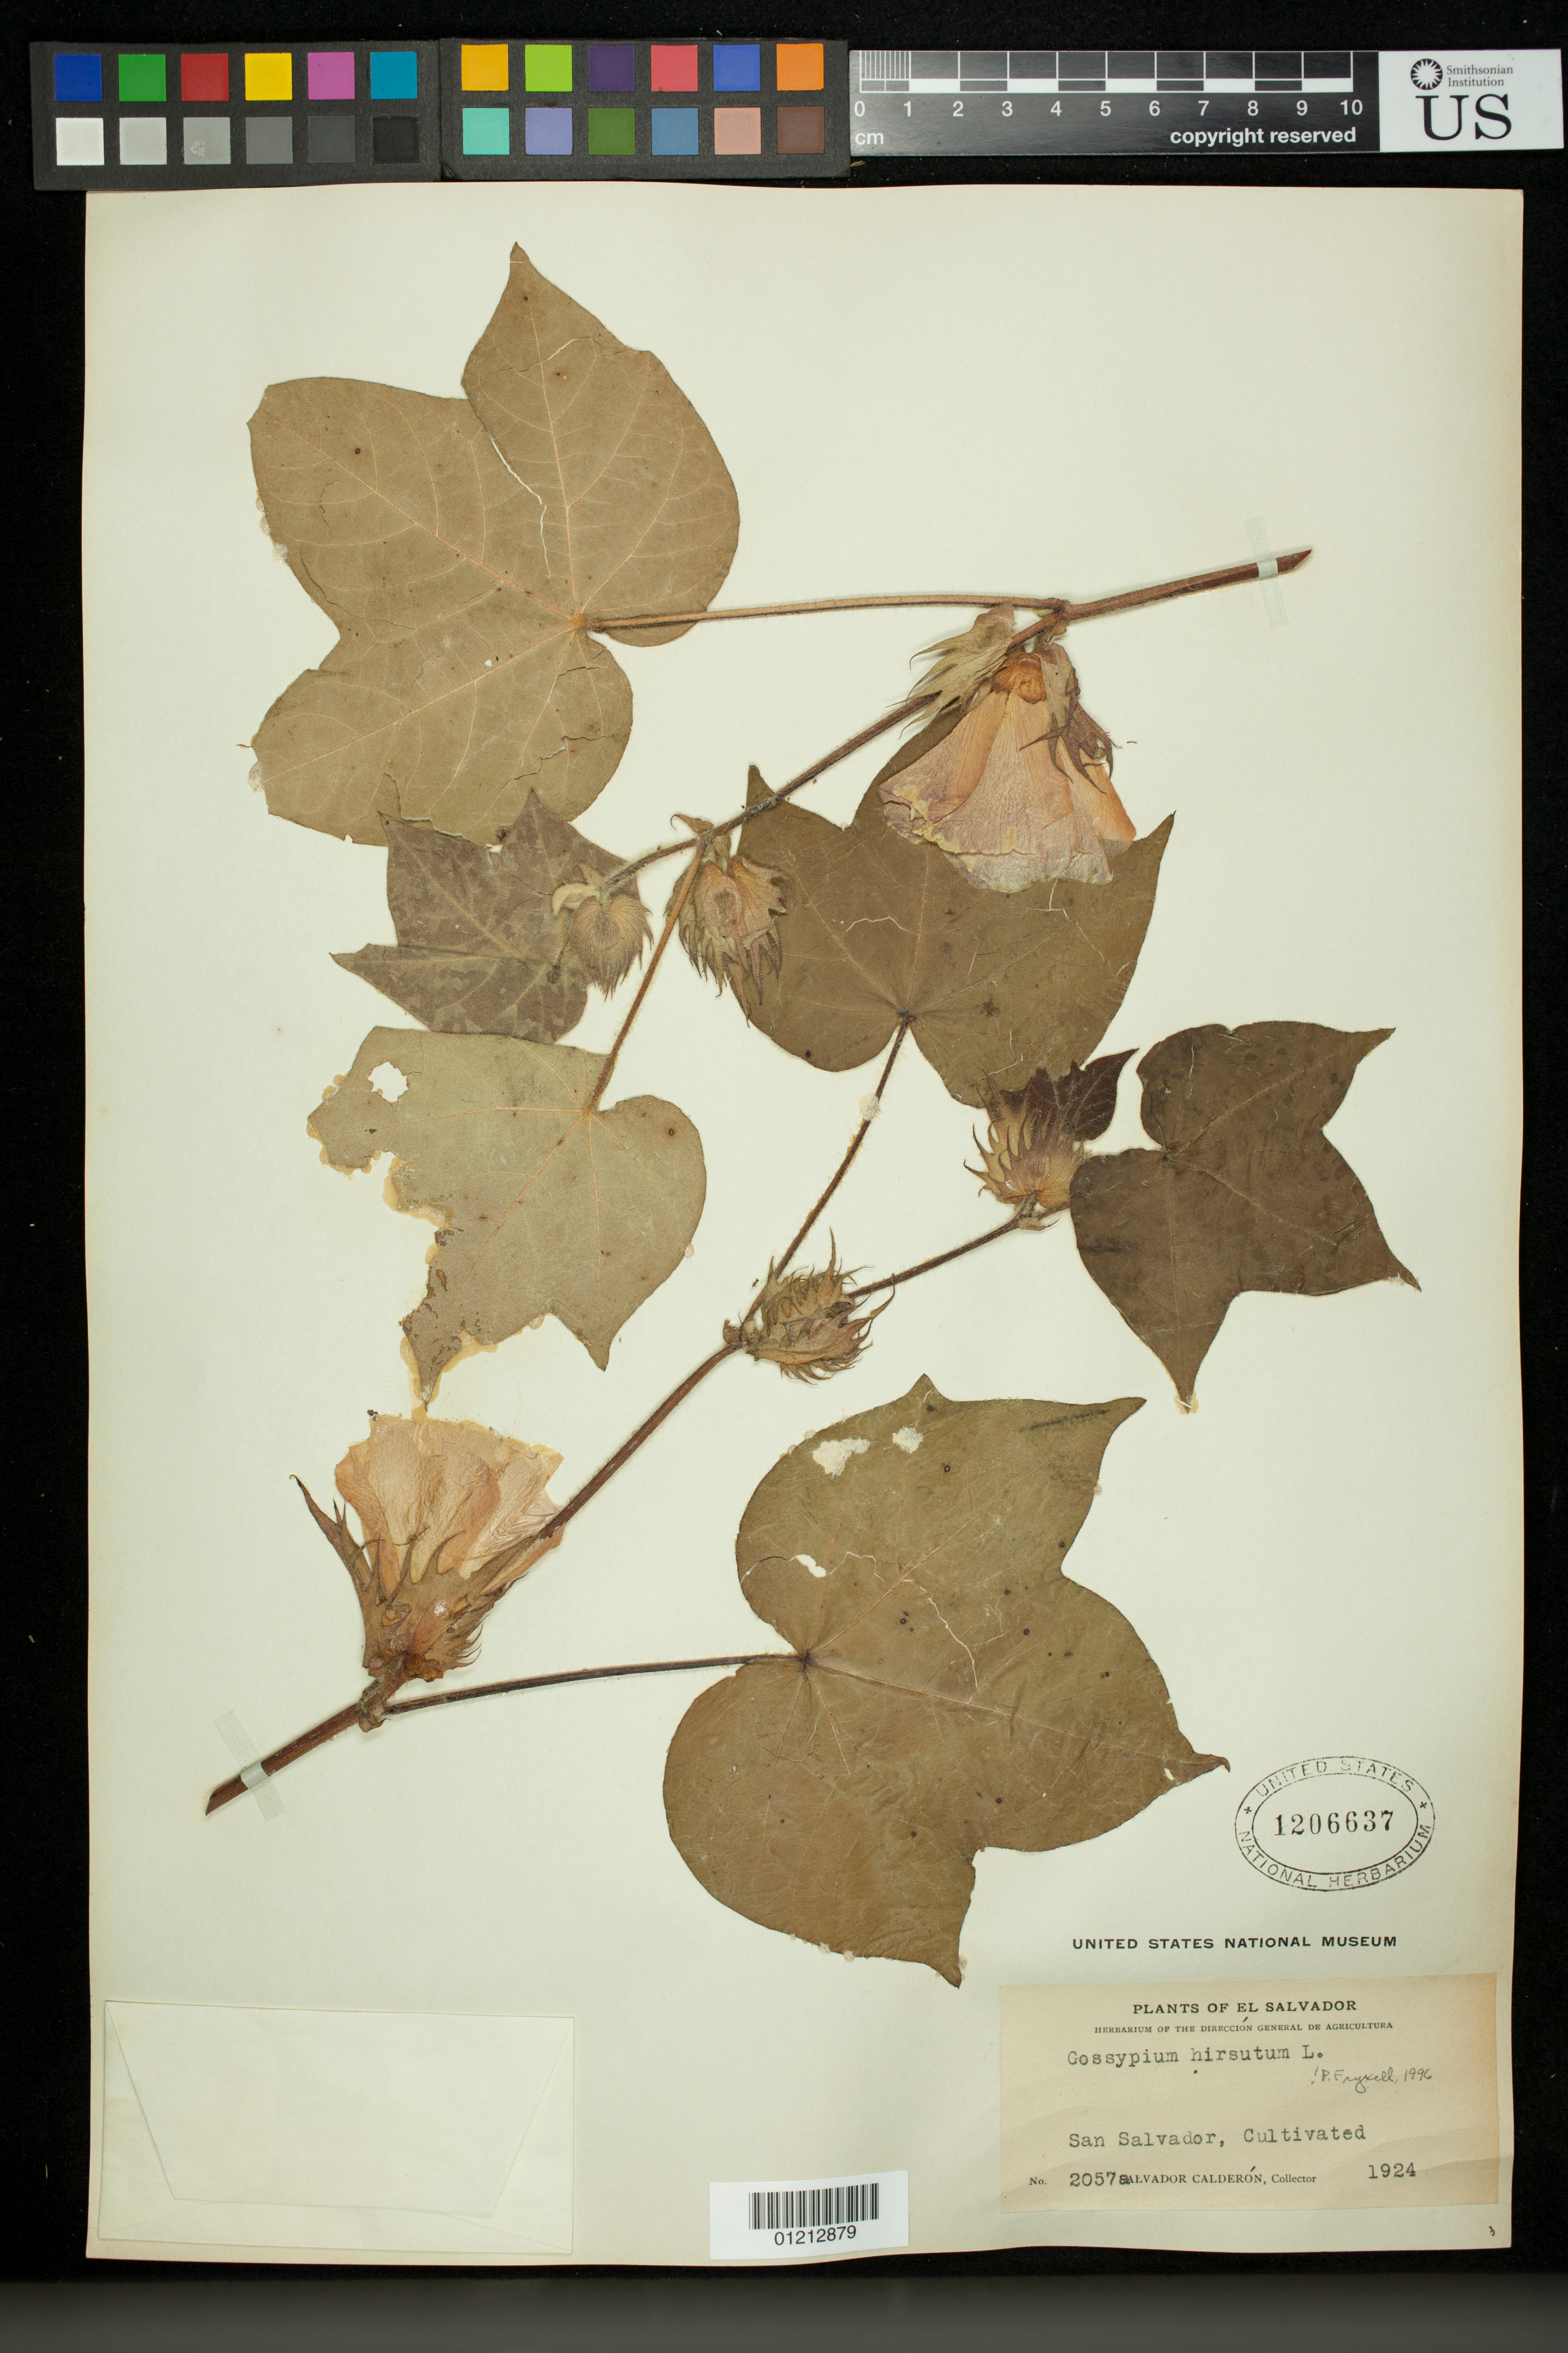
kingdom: Plantae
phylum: Tracheophyta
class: Magnoliopsida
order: Malvales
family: Malvaceae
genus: Gossypium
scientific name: Gossypium hirsutum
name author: L.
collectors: S. Calderón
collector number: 2057a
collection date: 1924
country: El Salvador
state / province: San Salvador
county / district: San Salvador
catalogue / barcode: US 1206637